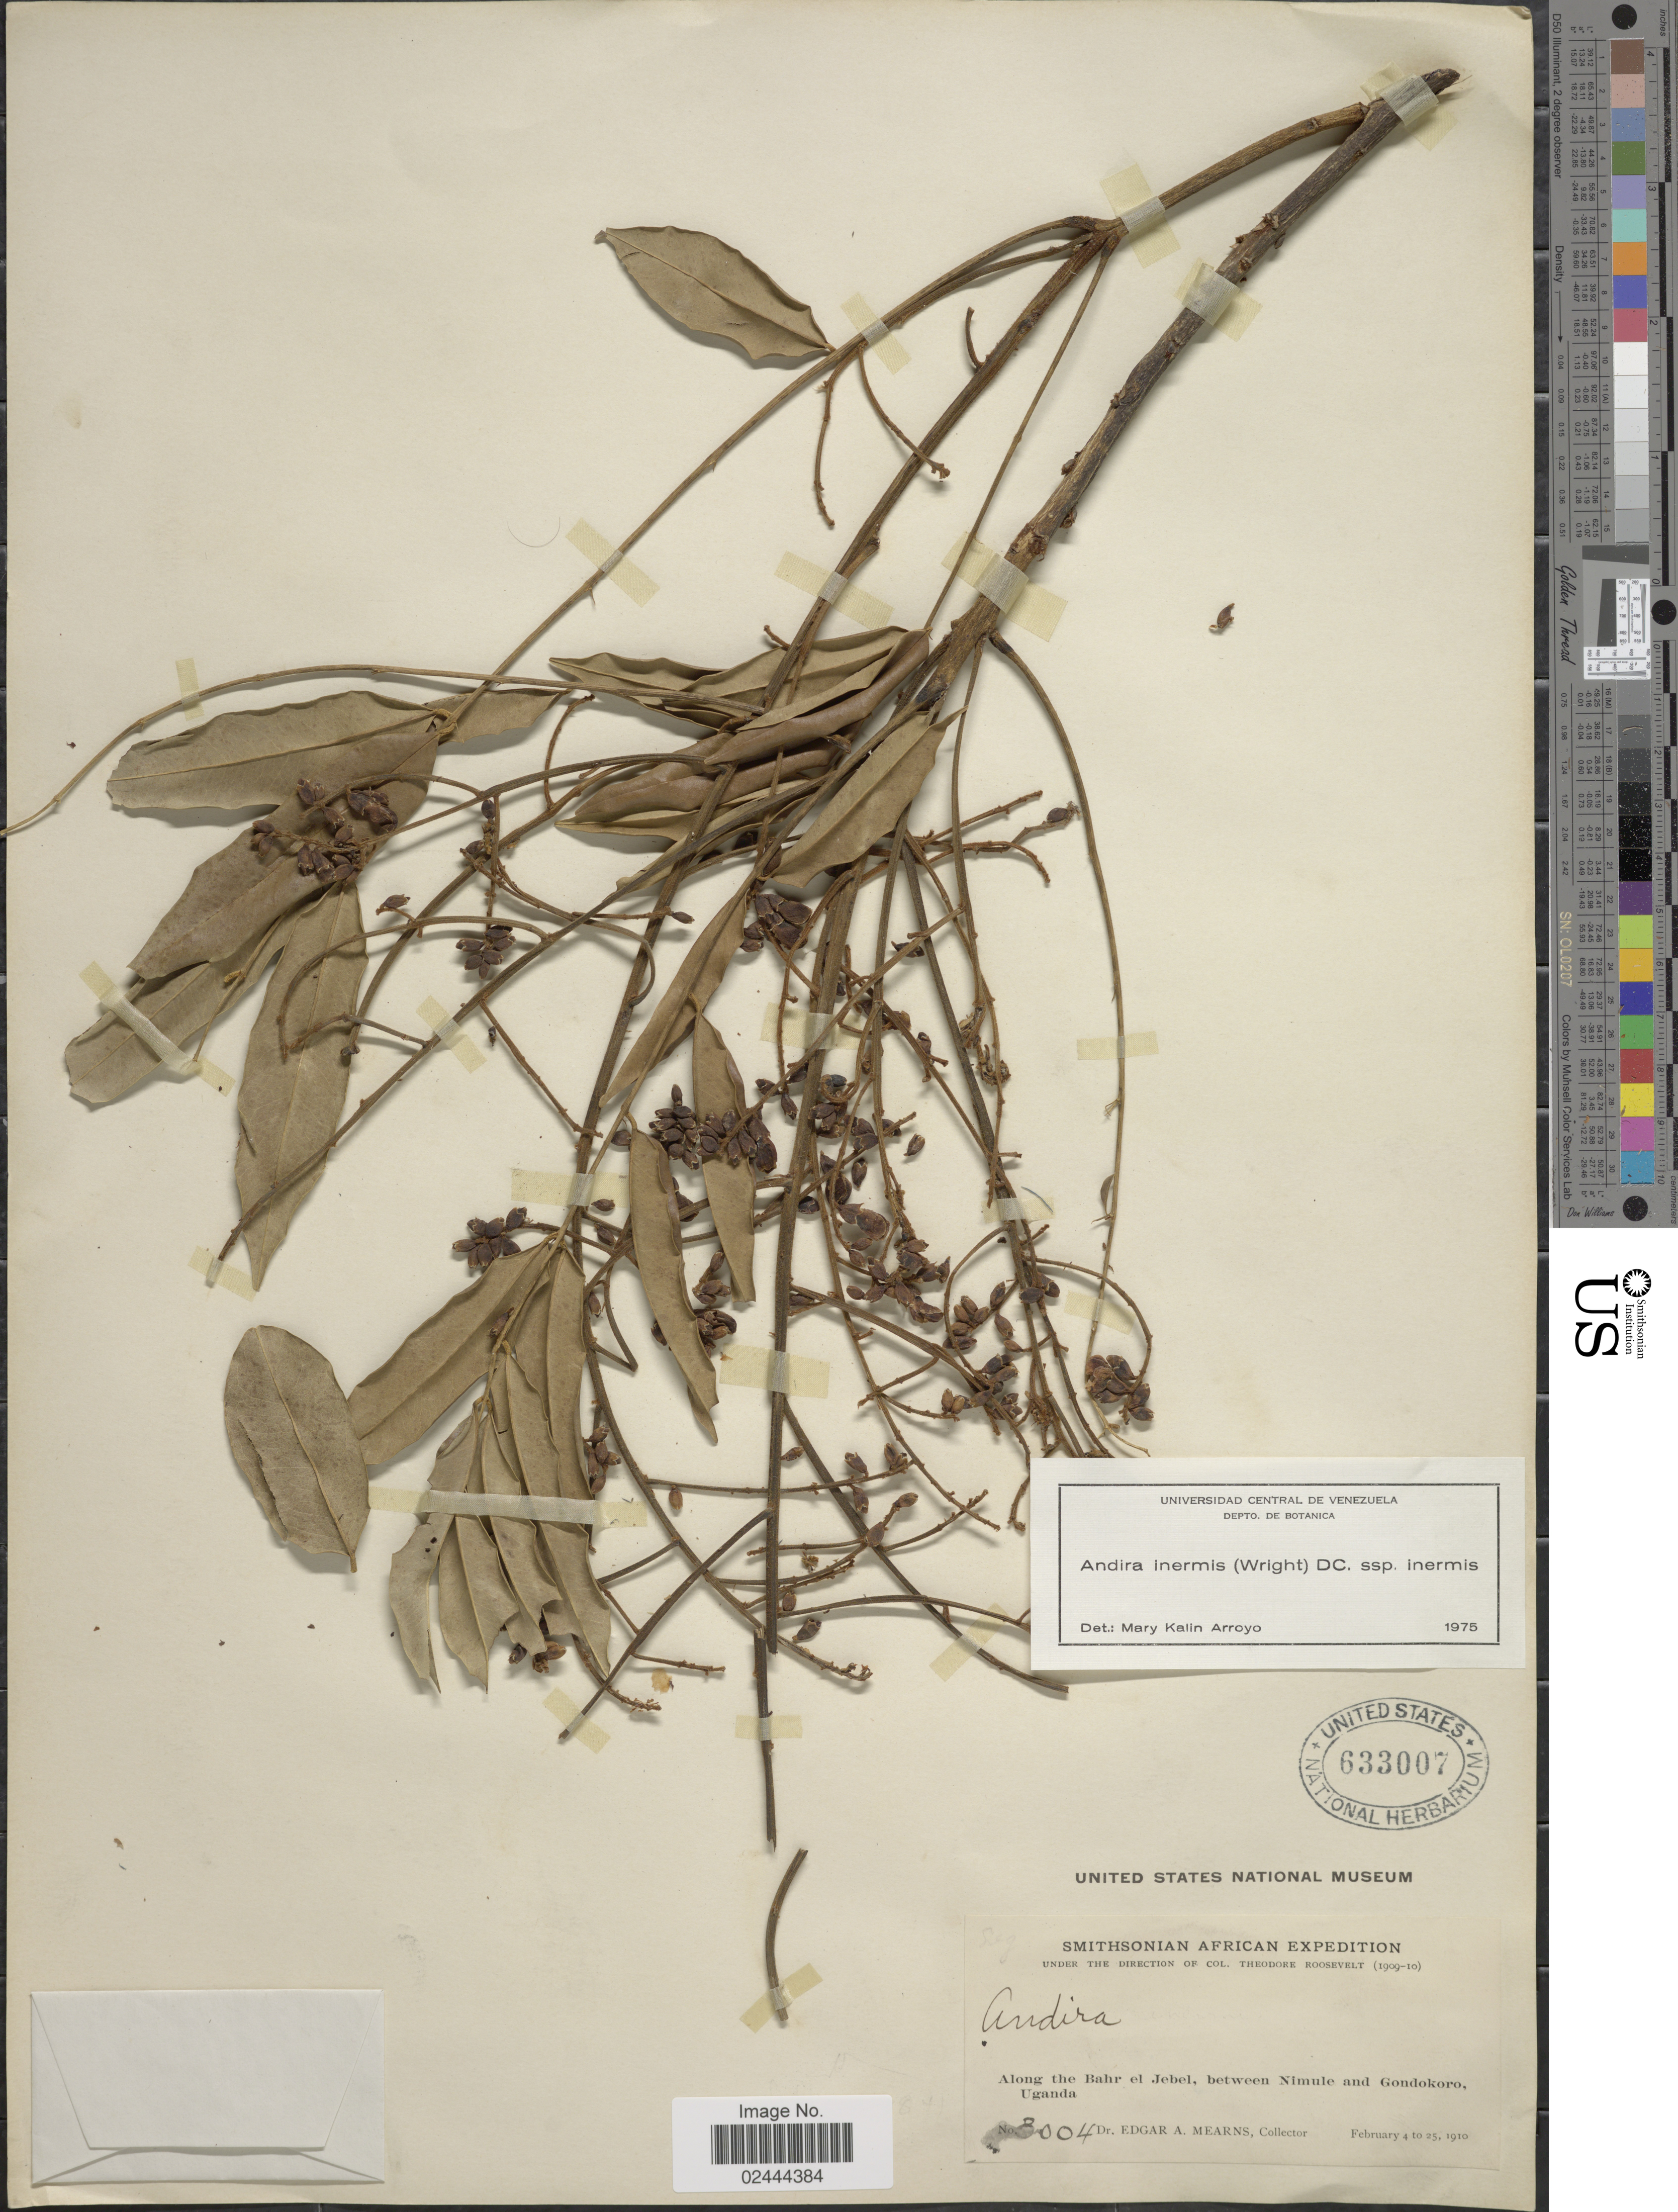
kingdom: Plantae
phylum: Tracheophyta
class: Magnoliopsida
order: Fabales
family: Fabaceae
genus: Andira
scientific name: Andira inermis subsp. inermis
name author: (W. Wright) Kunth ex DC.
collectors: E. A. Mearns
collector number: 3004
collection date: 1910-02-04/1910-02-25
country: Uganda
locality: Along the Bahr el Jebel, between Nimule and Gondokoro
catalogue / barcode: US 633007